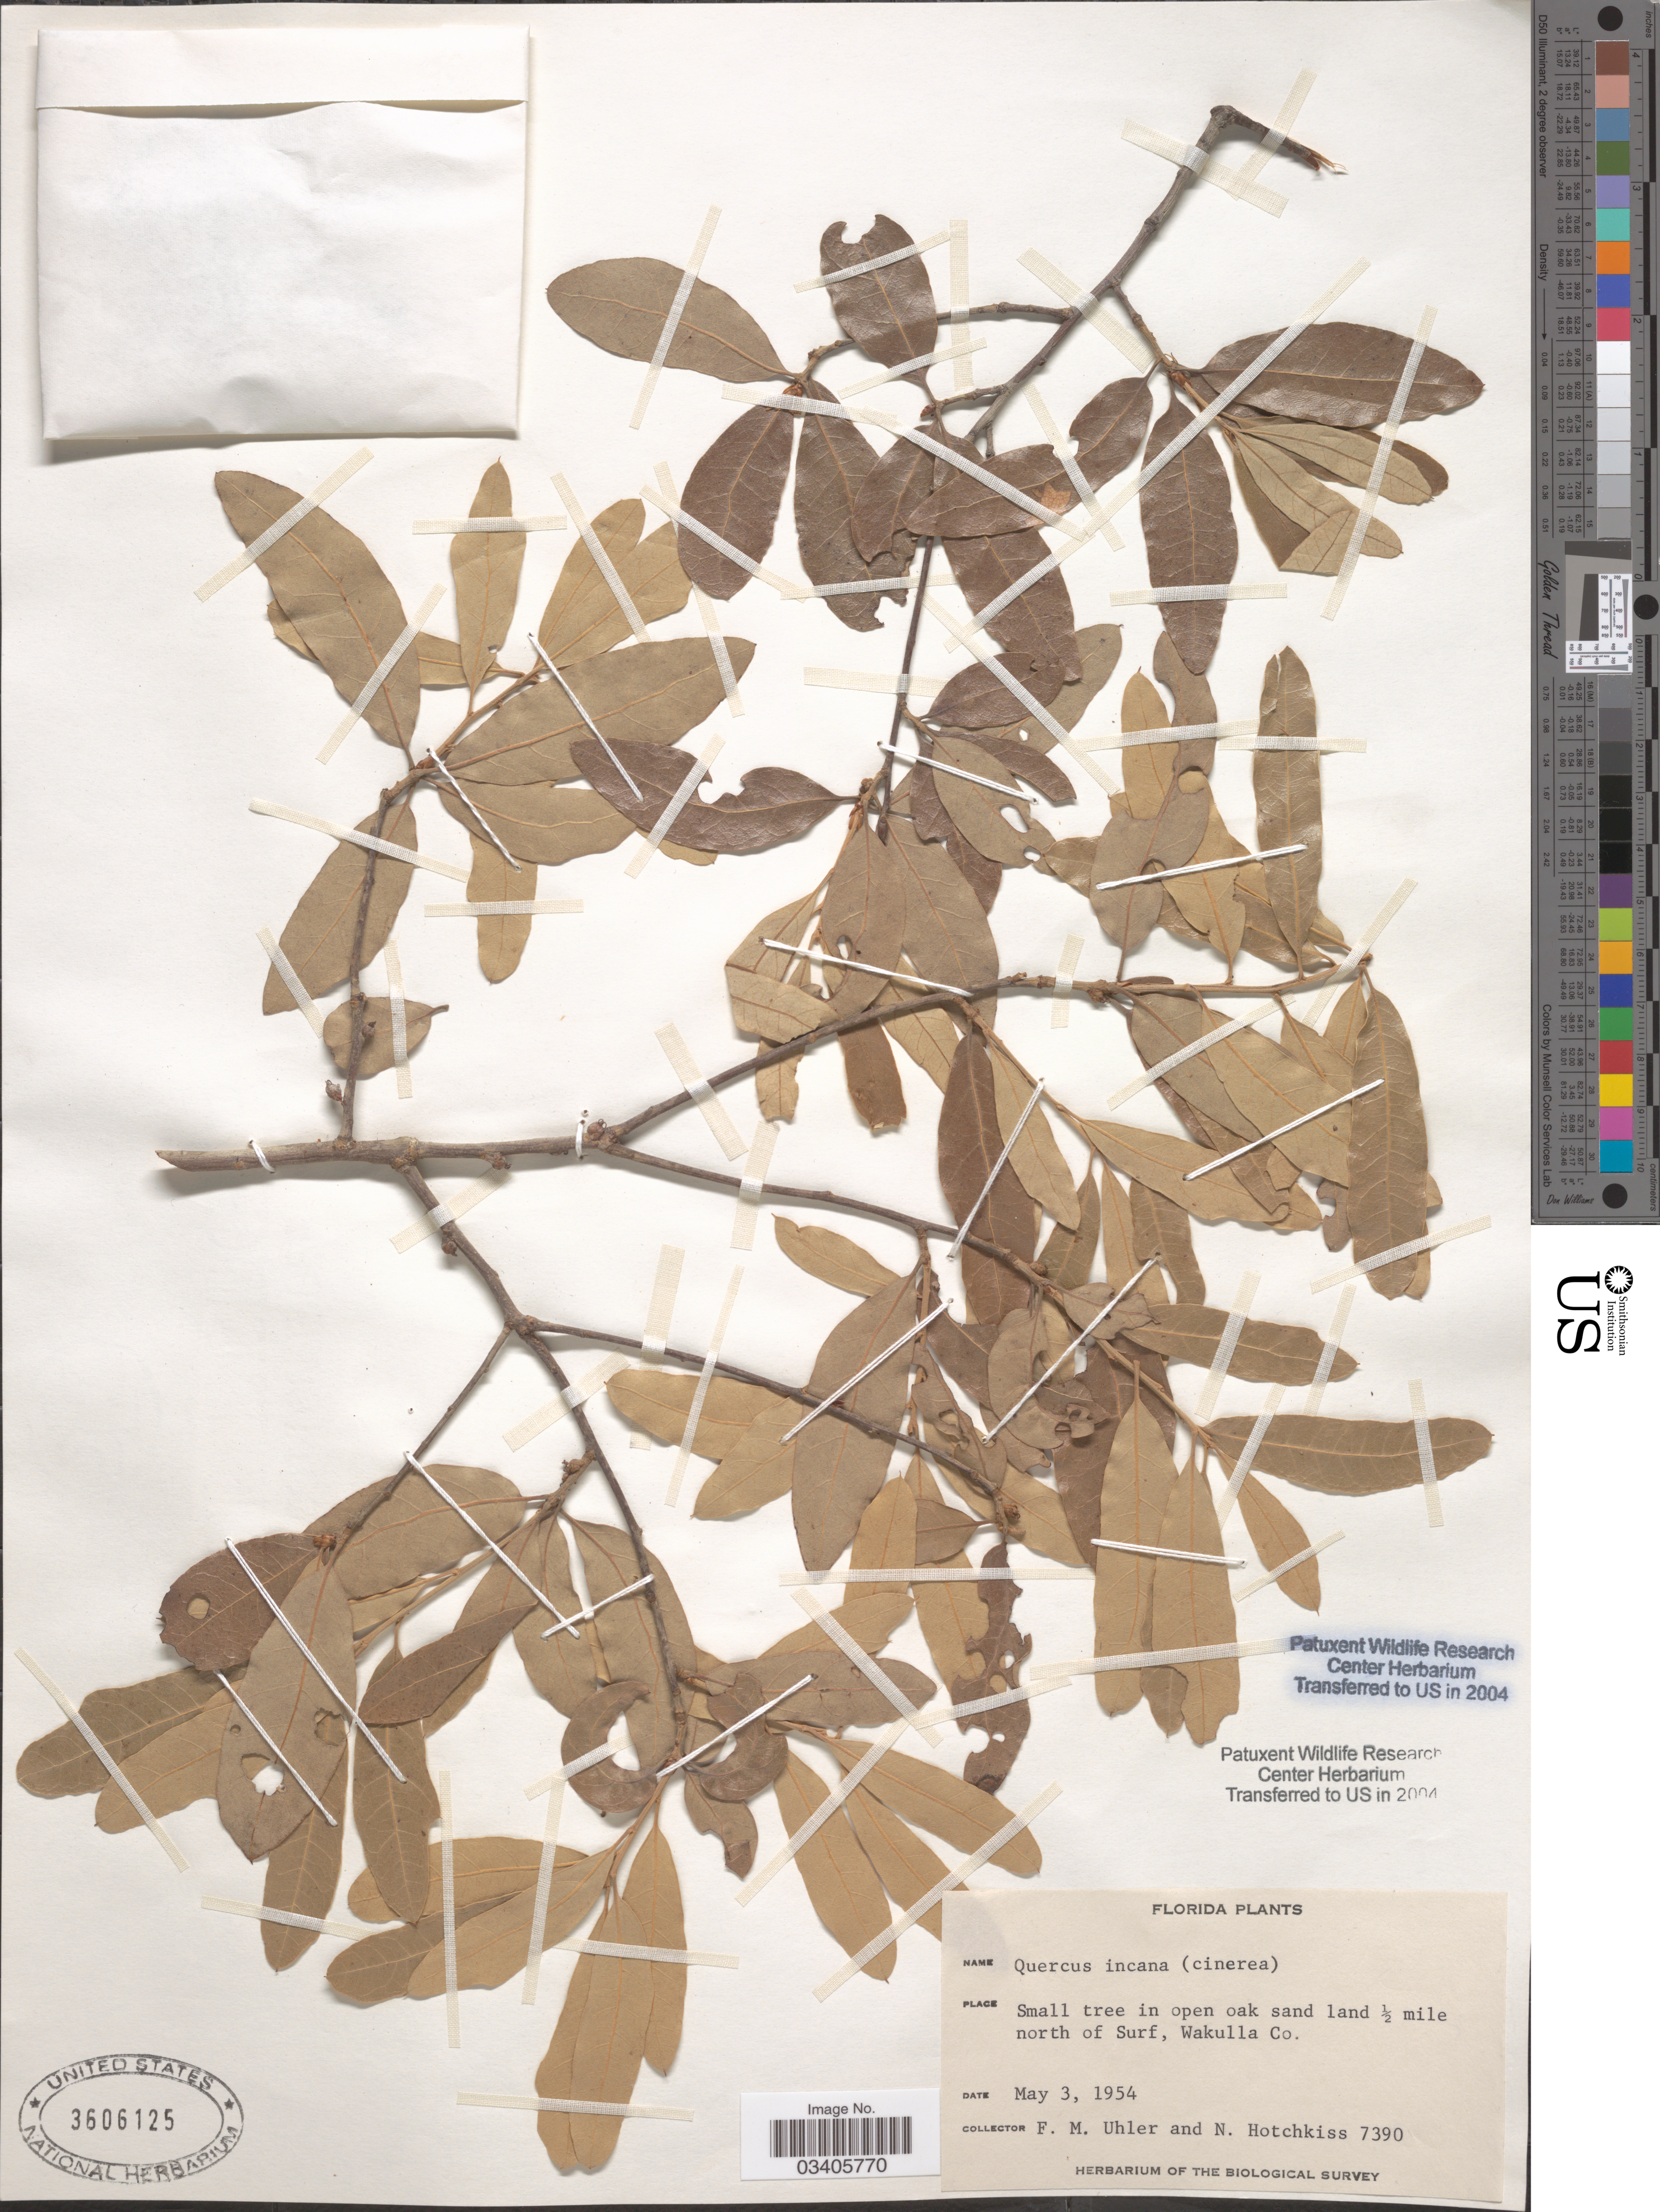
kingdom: Plantae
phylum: Tracheophyta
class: Magnoliopsida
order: Fagales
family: Fagaceae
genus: Quercus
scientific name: Quercus incana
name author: W. Bartram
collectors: F. M. Uhler & N. Hotchkiss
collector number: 7390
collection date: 1954-05-03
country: United States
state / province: Florida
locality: Small tree in open oak sand land ½ mile north of Surf, Wakulla Co.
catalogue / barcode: US 3606125